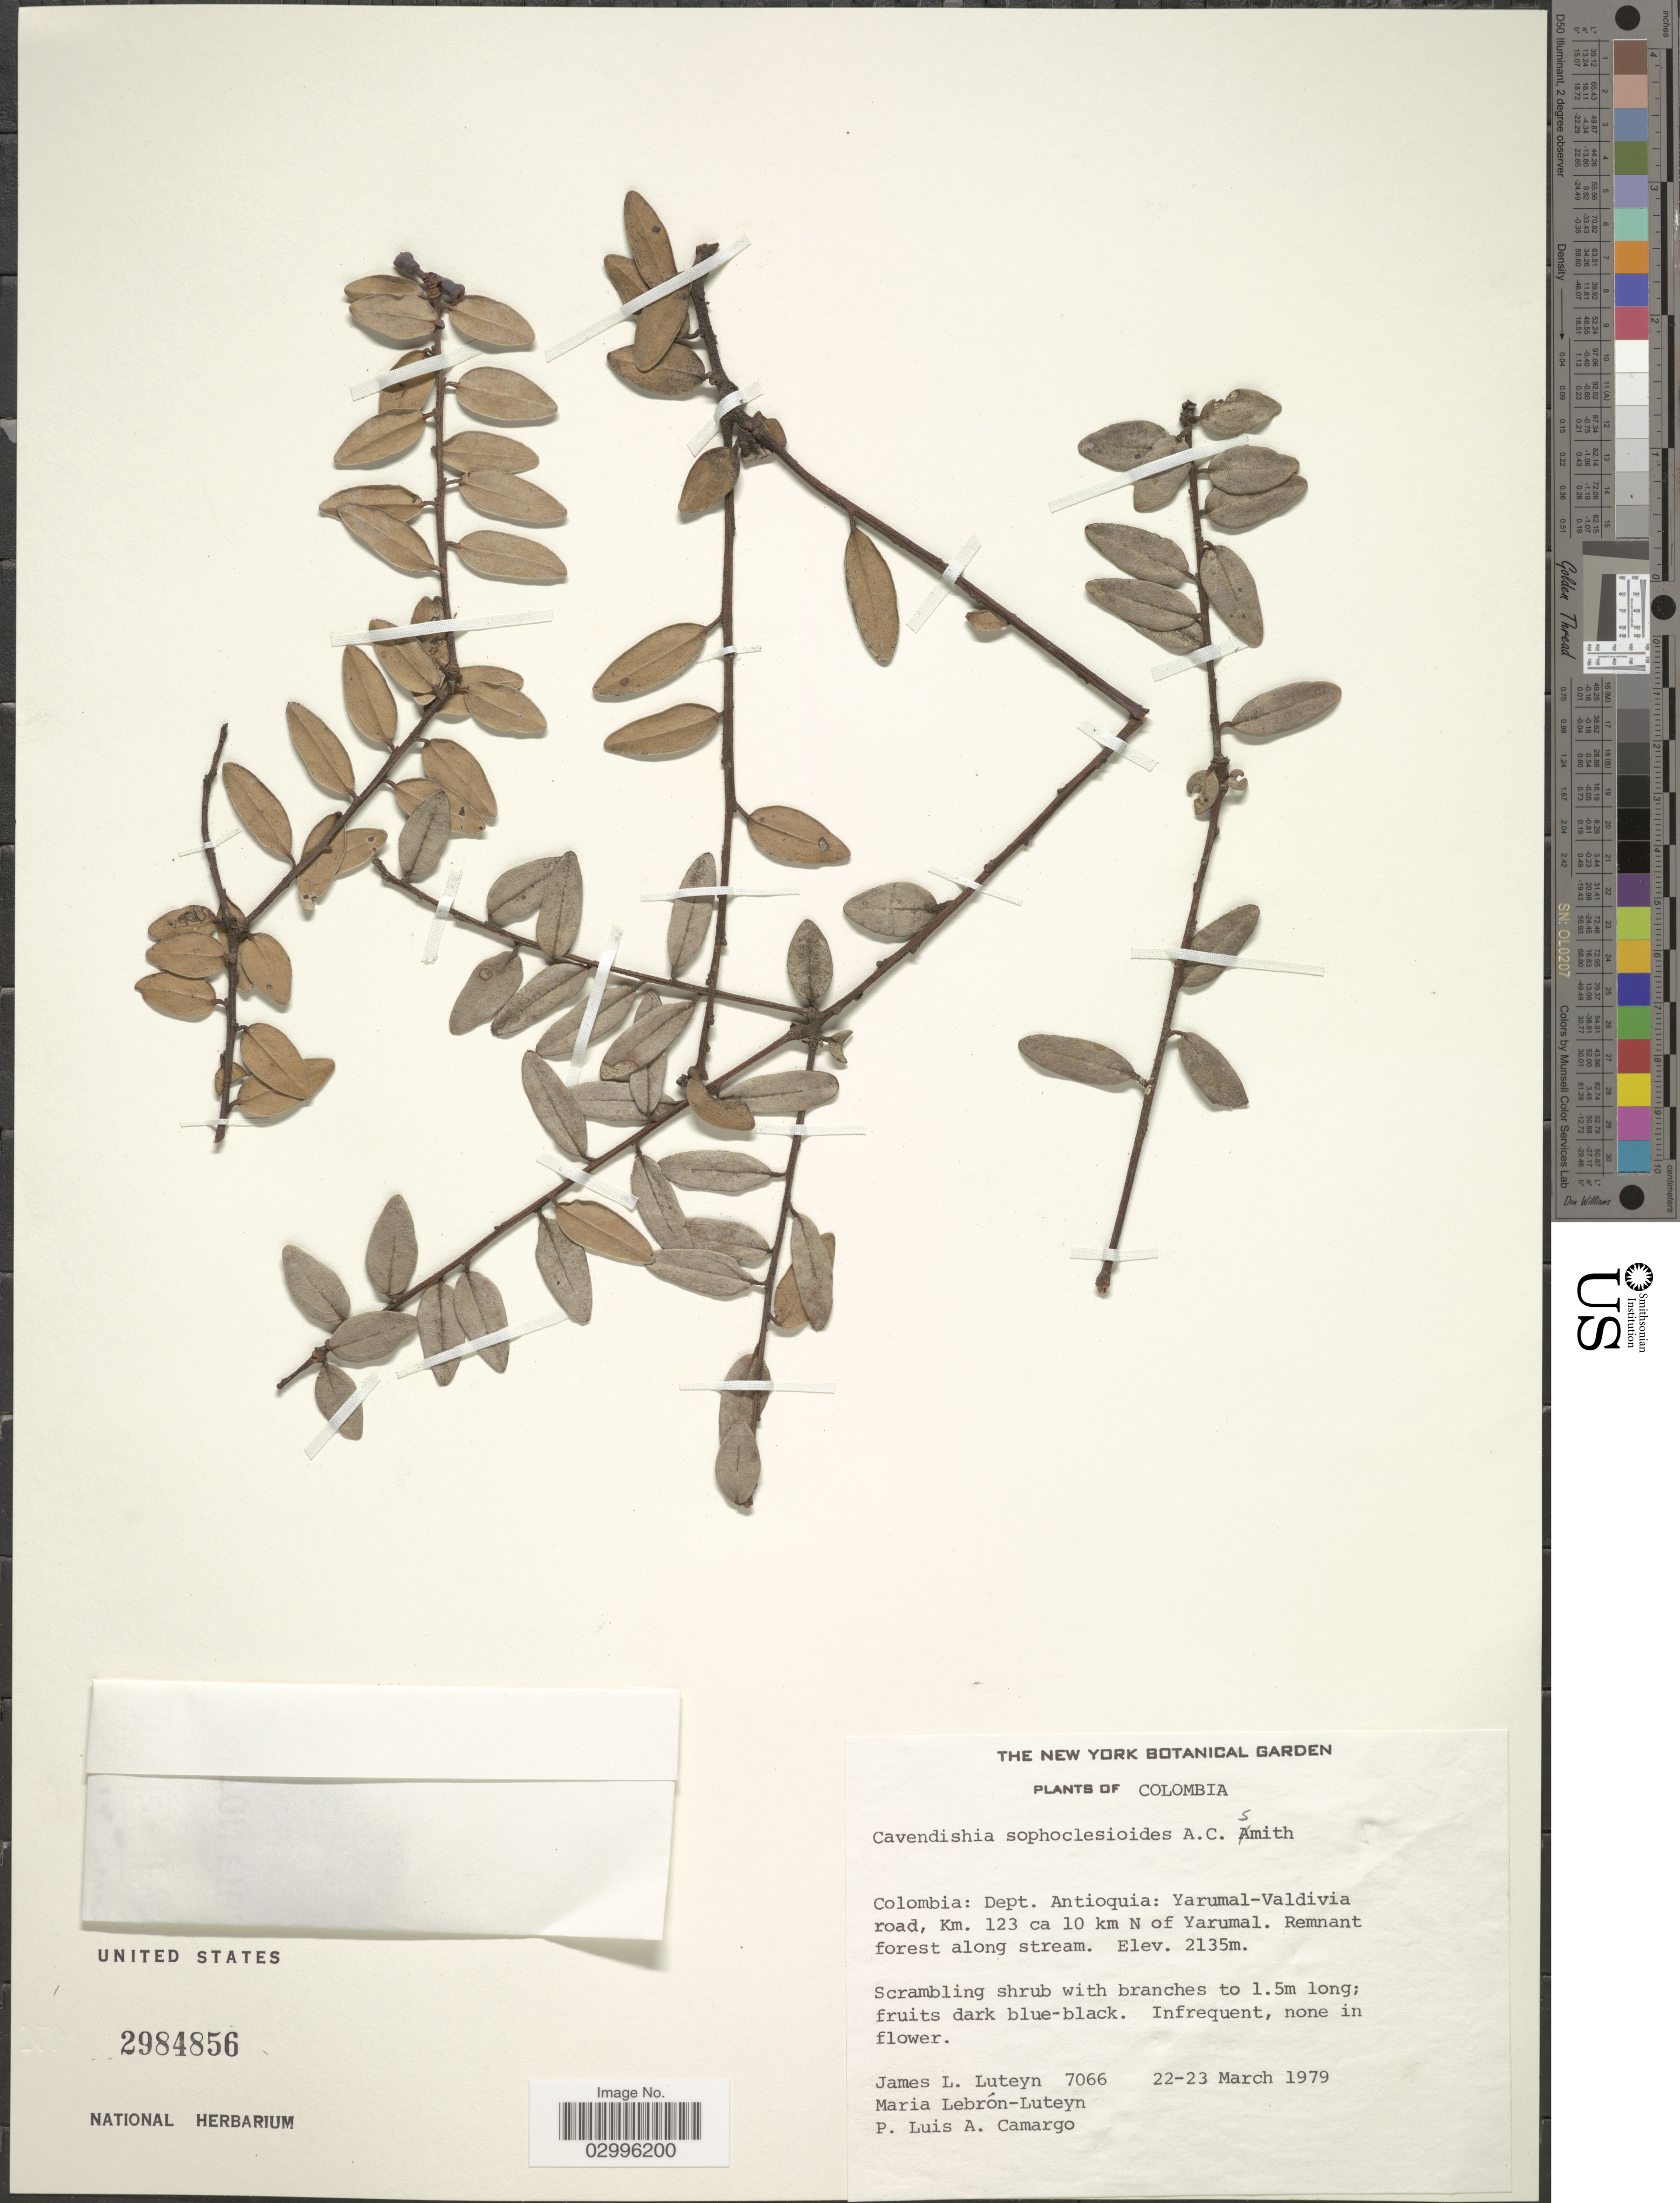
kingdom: Plantae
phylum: Tracheophyta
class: Magnoliopsida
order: Ericales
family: Ericaceae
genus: Cavendishia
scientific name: Cavendishia sophoclesioides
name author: A.C. Sm.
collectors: J. L. Luteyn, M. L. Lebrón-Luteyn & P. Camargo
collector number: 7066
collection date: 1979-03-22/1979-03-23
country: Colombia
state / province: Antioquia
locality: Dept. Antioquia: Yarumal-Valdivia road, Km. 123 ca 10 km N of Yarumal. Remnant forest along stream.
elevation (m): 2135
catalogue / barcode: US 2984856